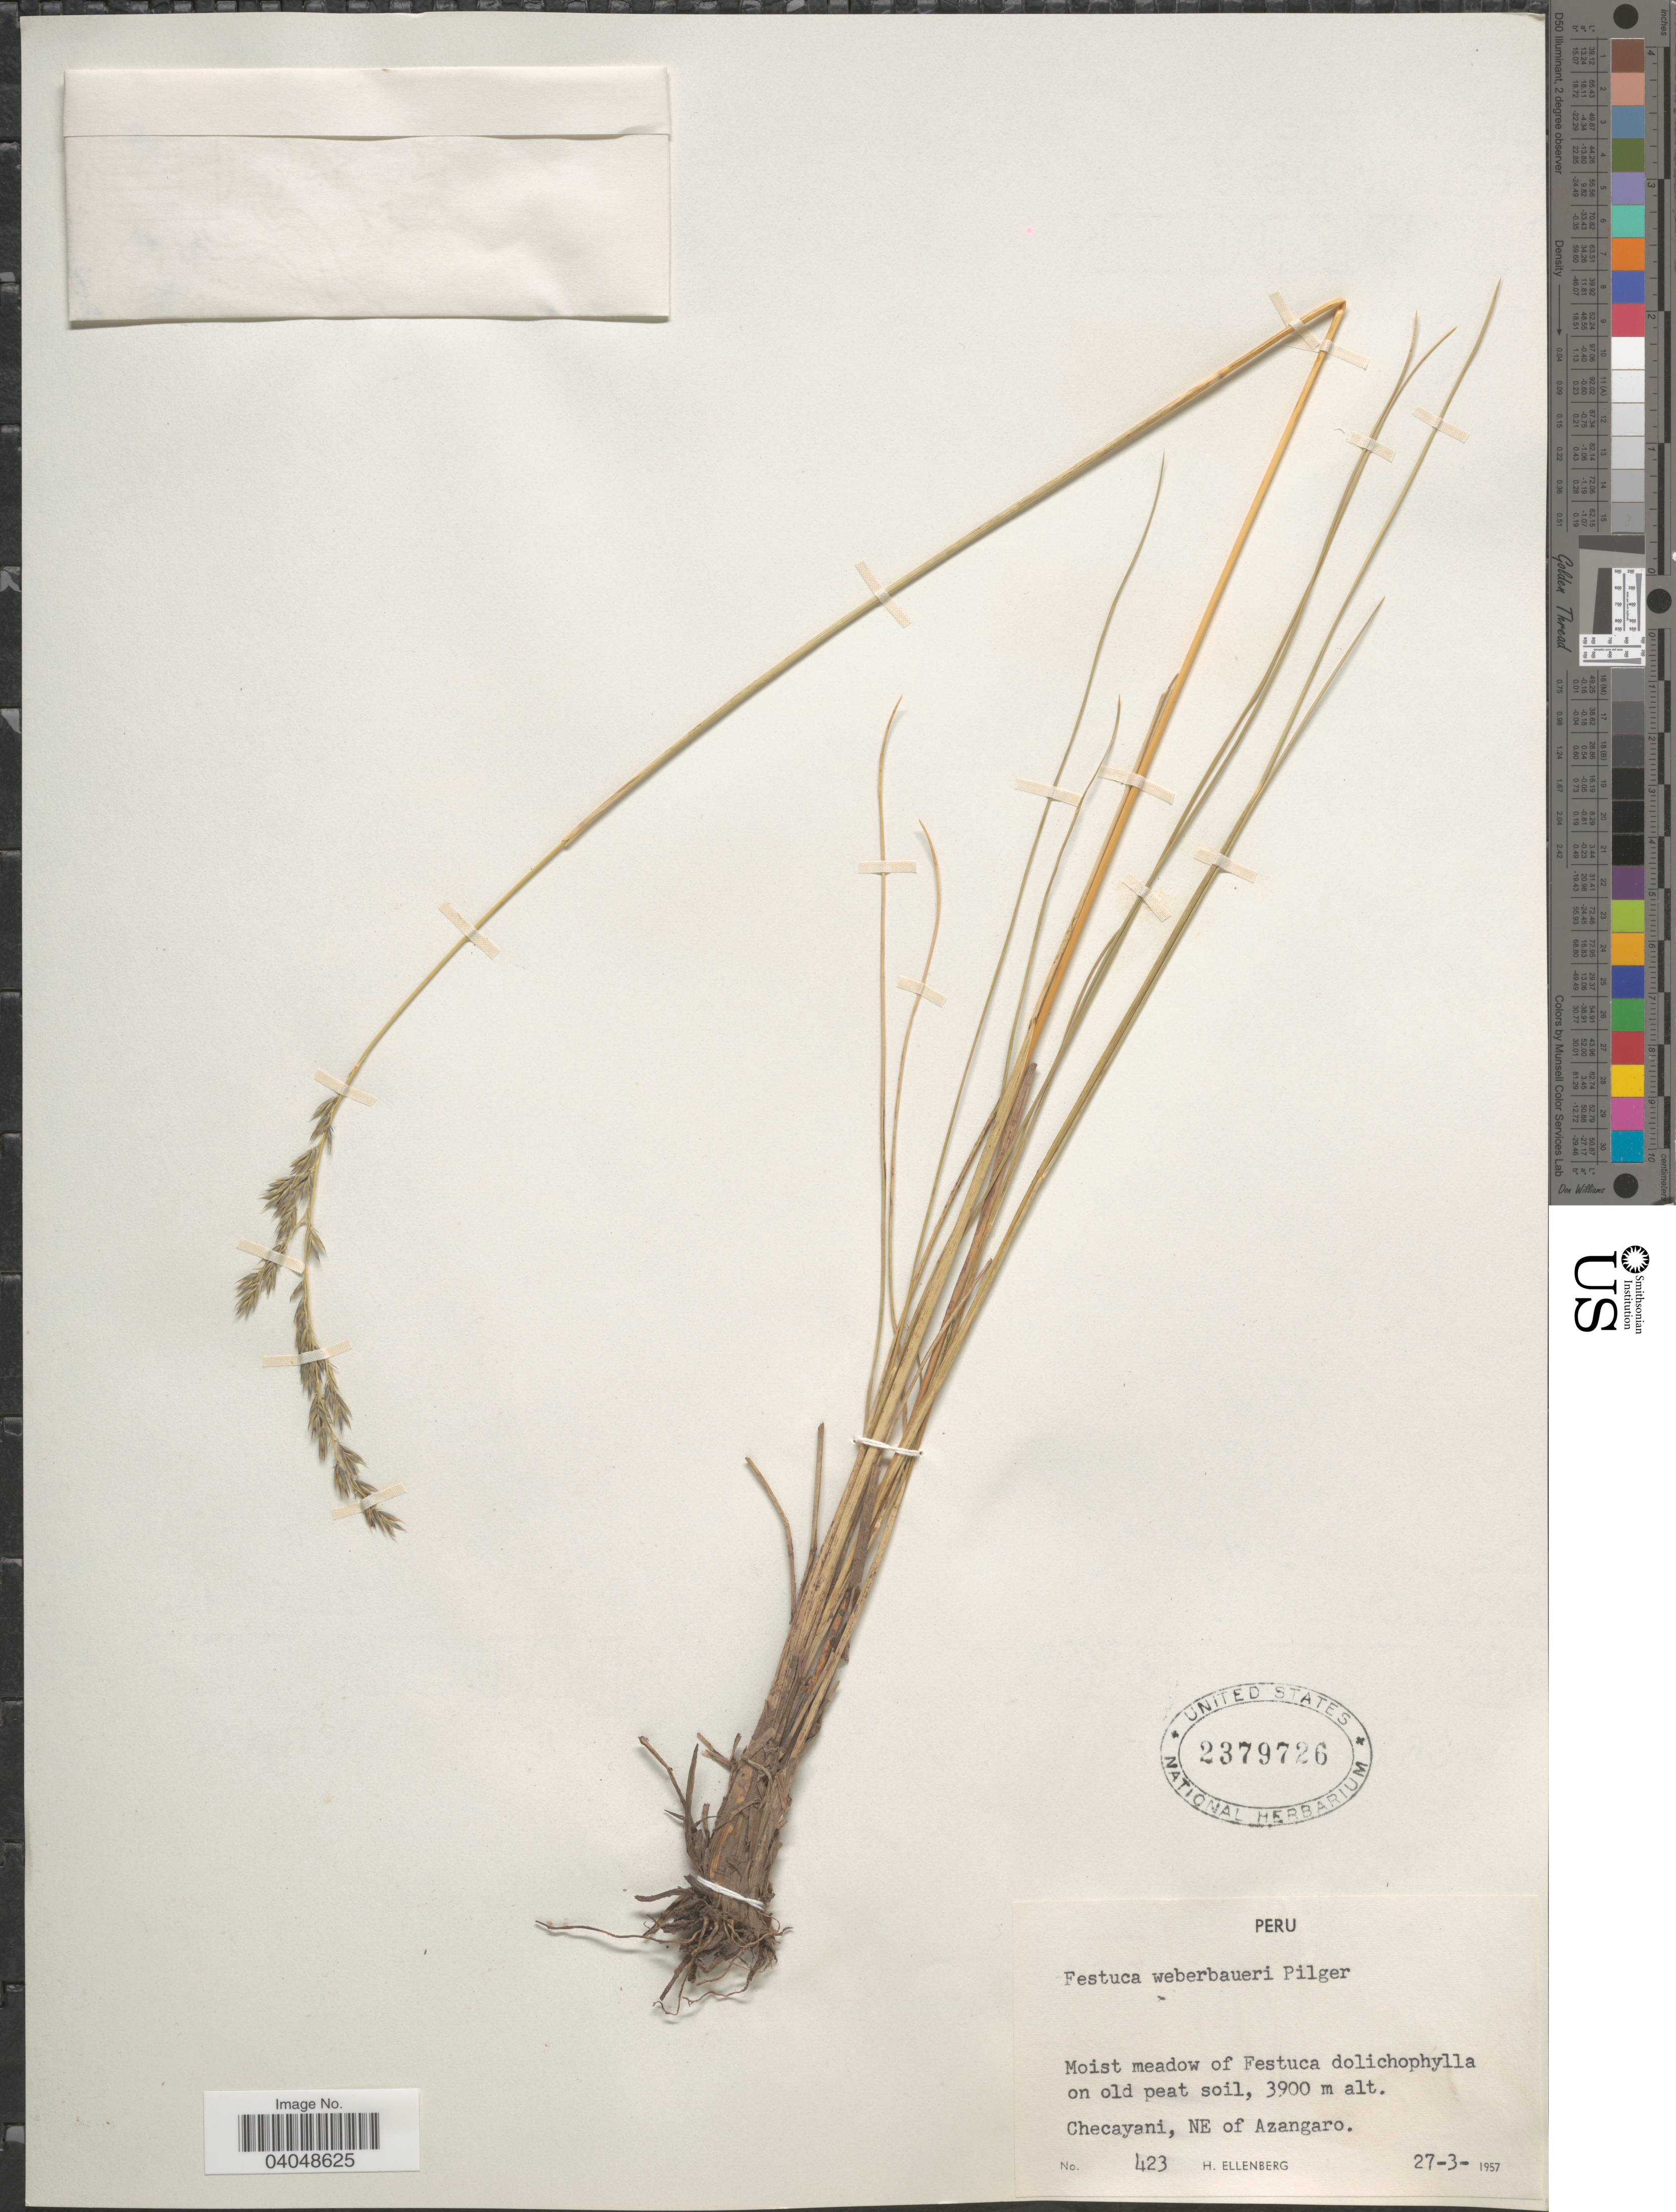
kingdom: Plantae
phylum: Tracheophyta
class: Liliopsida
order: Poales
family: Poaceae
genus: Festuca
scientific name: Festuca weberbaueri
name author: Pilg.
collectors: H. Ellenberg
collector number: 423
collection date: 1957-03-27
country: Peru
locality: Checayani, NE of Azangaro.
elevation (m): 3900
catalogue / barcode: US 2379726